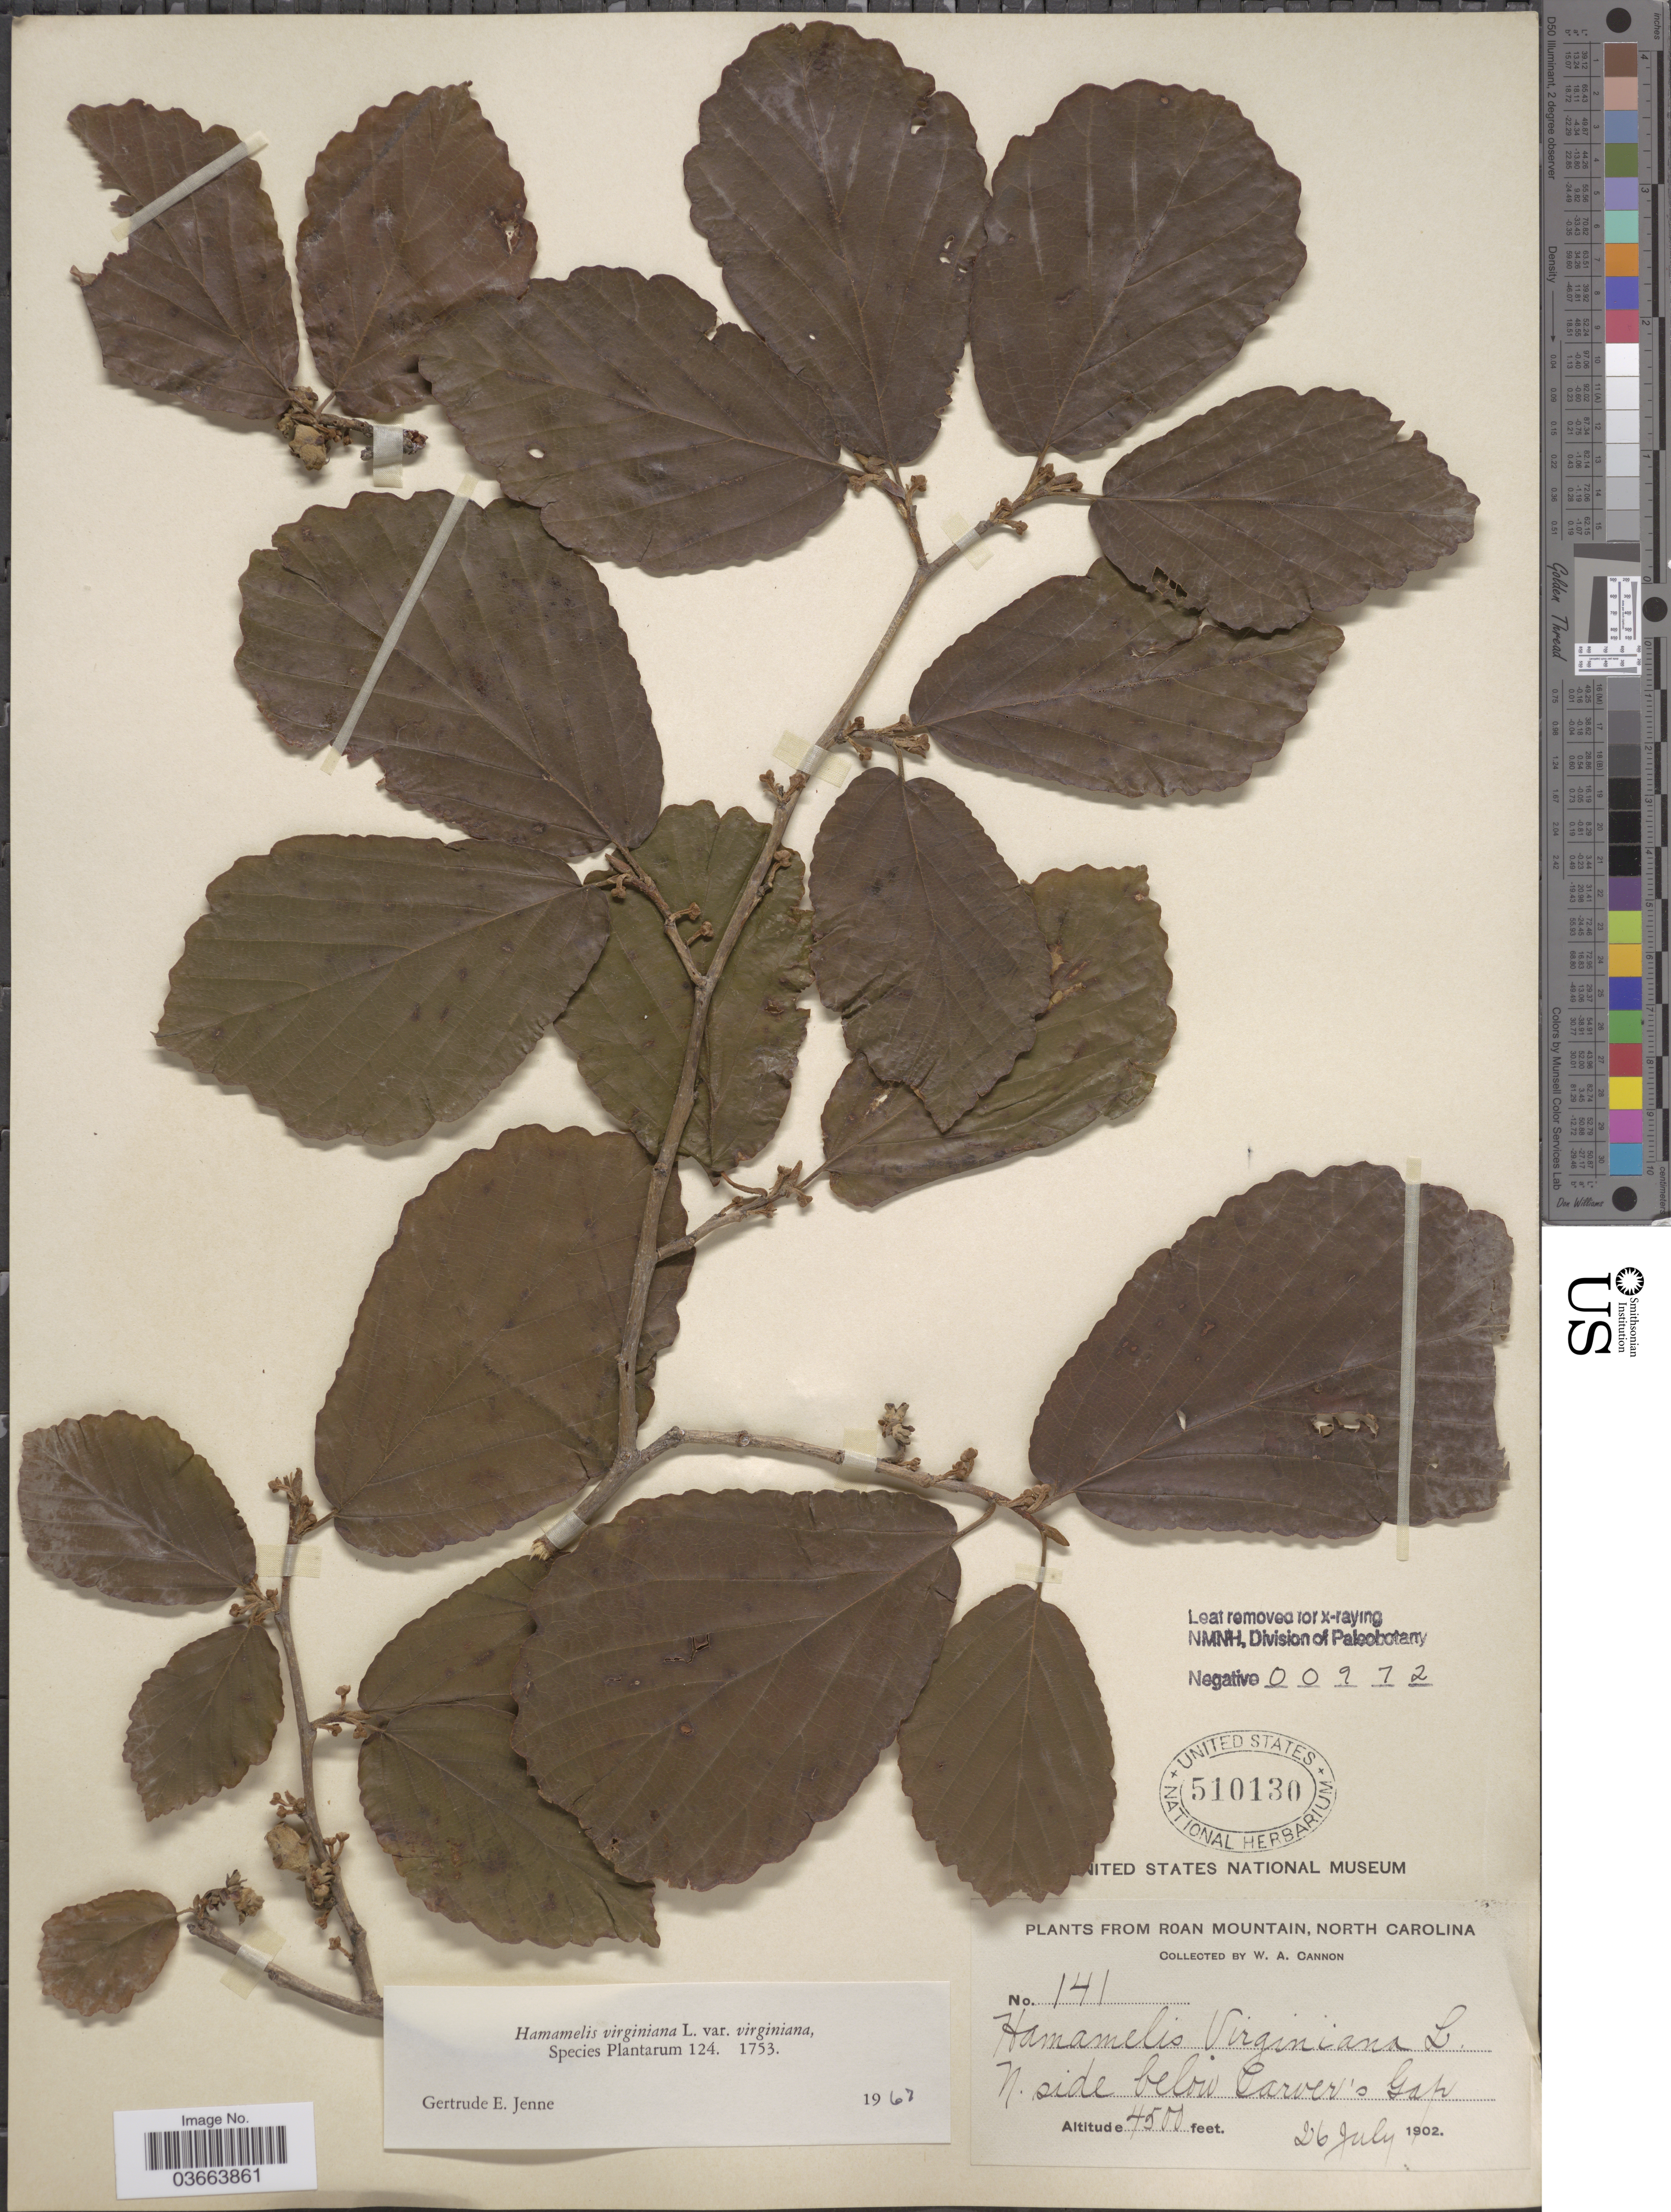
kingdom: Plantae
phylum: Tracheophyta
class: Magnoliopsida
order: Saxifragales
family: Hamamelidaceae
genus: Hamamelis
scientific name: Hamamelis virginiana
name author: L.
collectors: W. Cannon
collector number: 141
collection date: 1902-07-26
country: United States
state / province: North Carolina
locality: Roan Mountain. N. side below Carver's Gap.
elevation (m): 1372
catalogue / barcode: US 510130